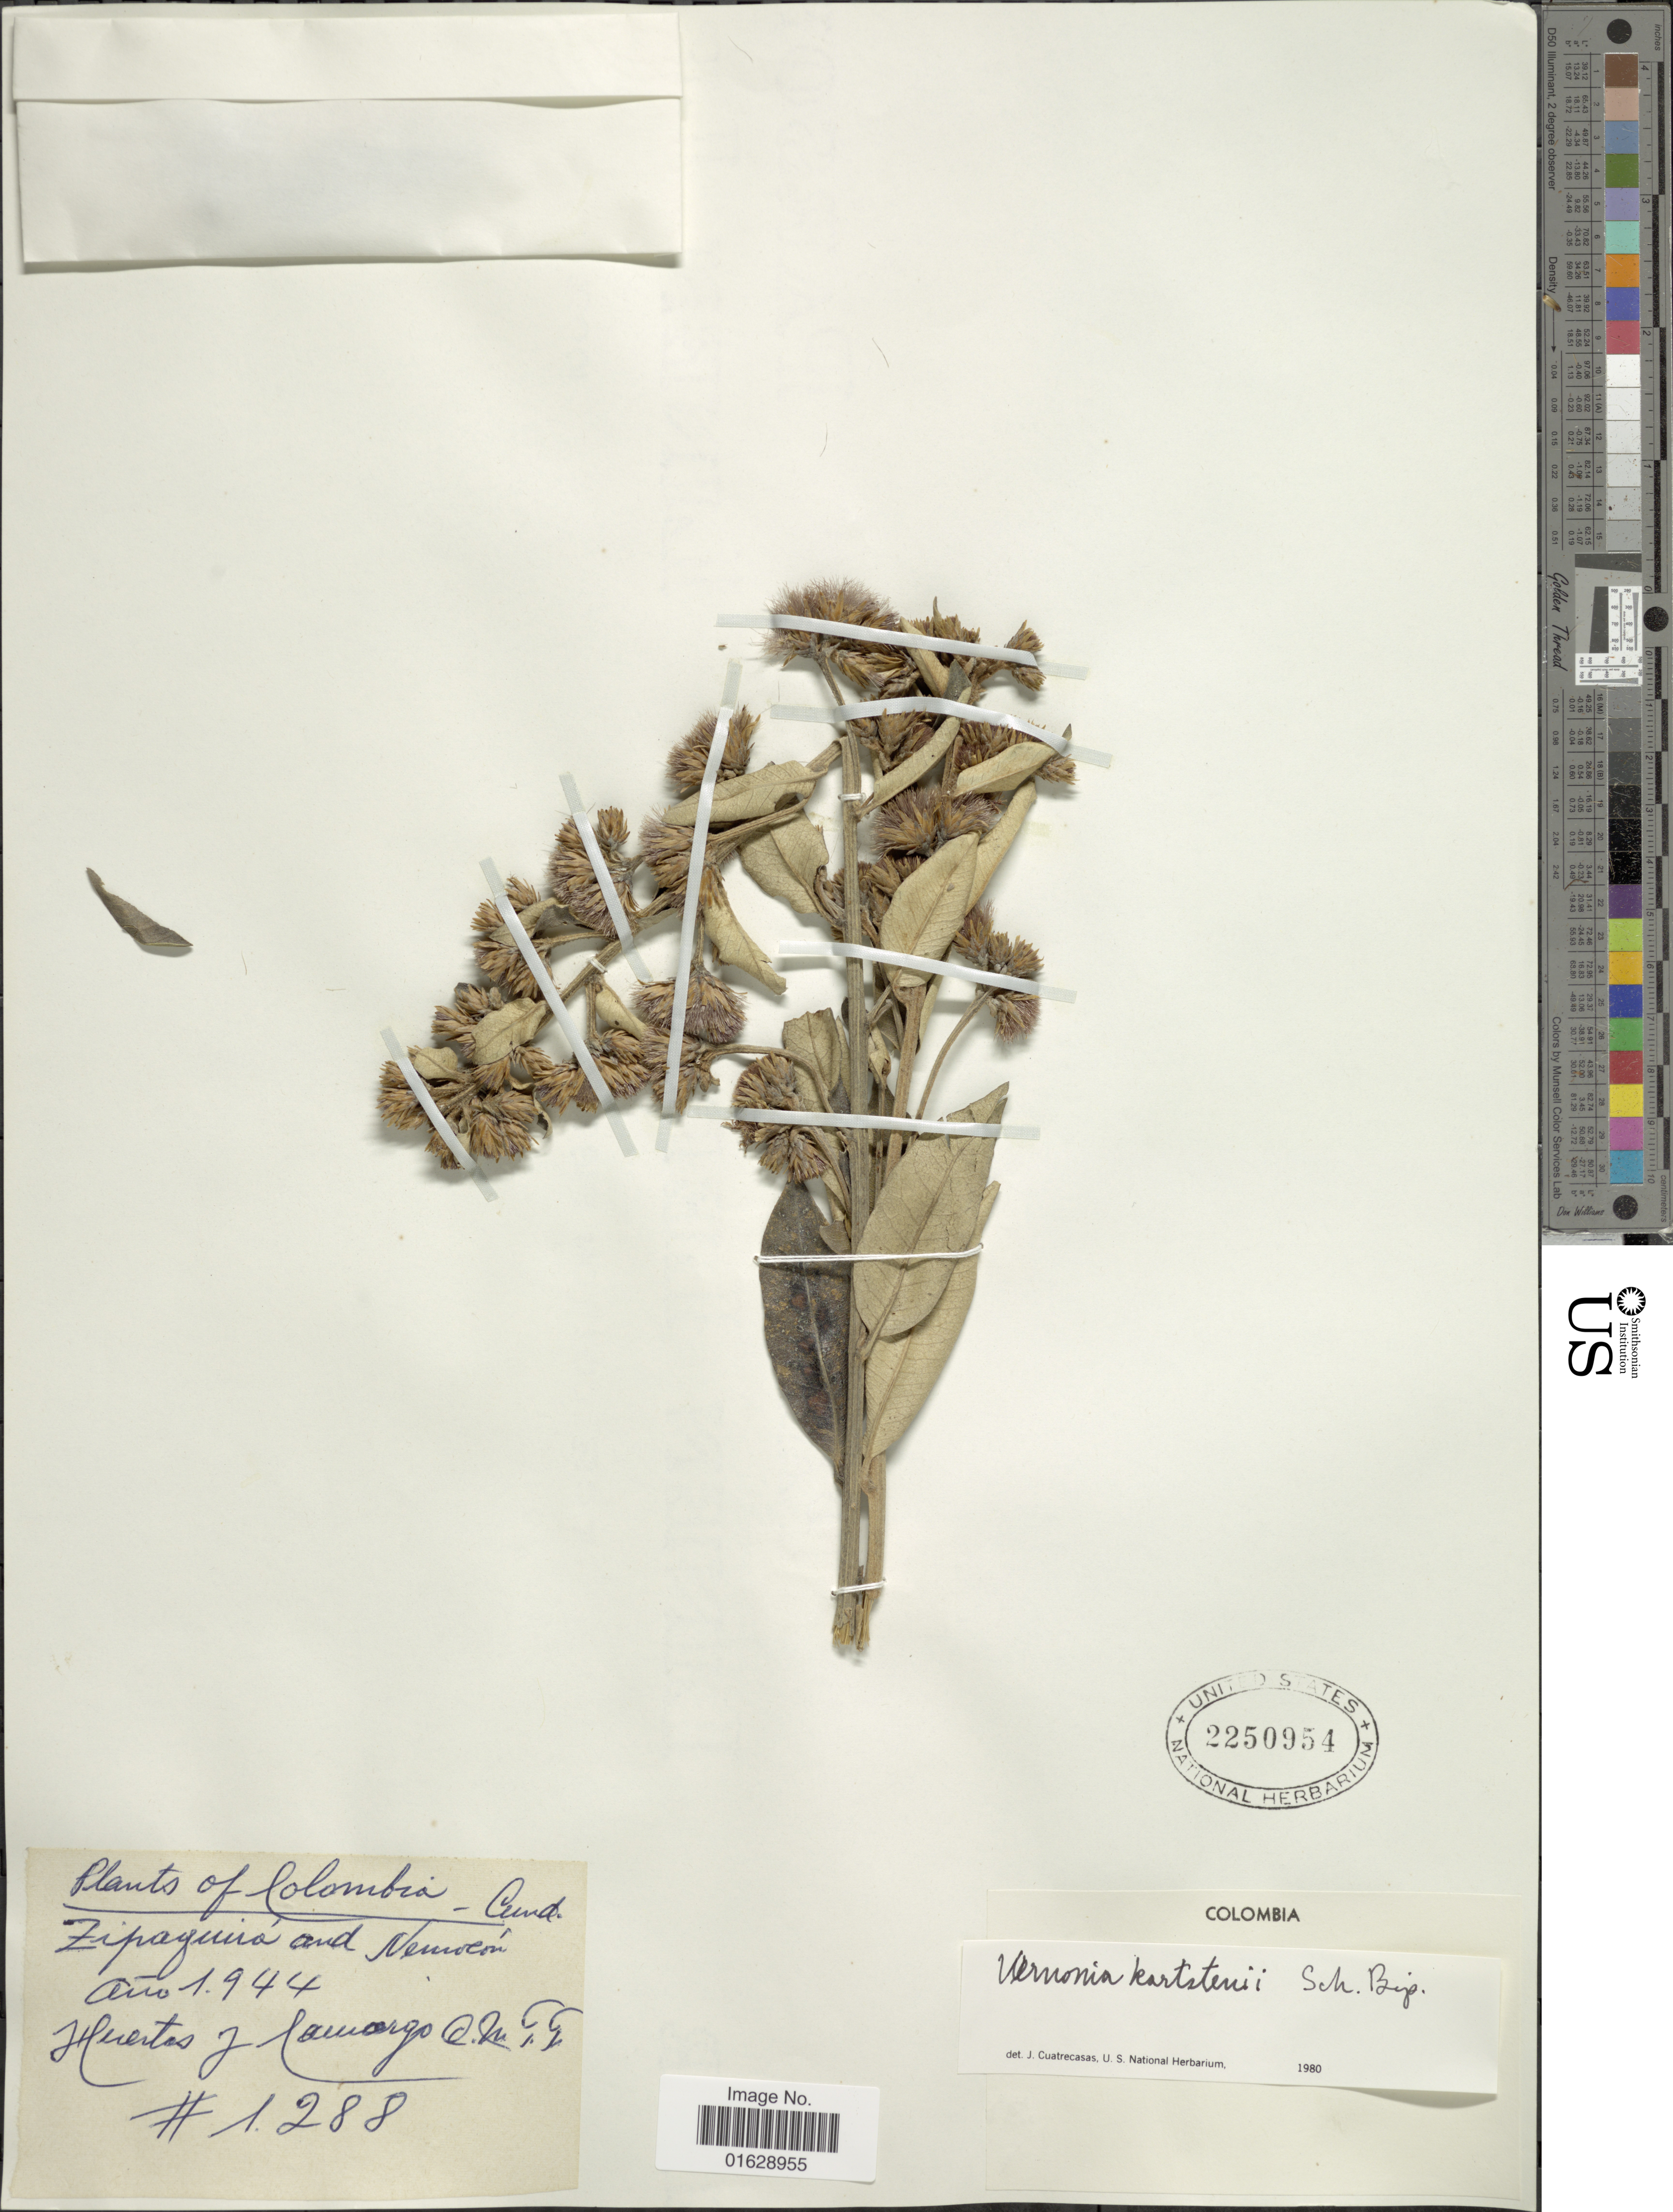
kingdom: Plantae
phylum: Tracheophyta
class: Magnoliopsida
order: Asterales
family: Asteraceae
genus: Lepidaploa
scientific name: Lepidaploa karstenii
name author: (Sch. Bip.) H. Rob.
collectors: -- Huertas & C. Camargo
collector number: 1288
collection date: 1944-08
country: Colombia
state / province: Cundinamarca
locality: Cund. Zipaquira and Nemocon.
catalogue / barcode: US 2250954